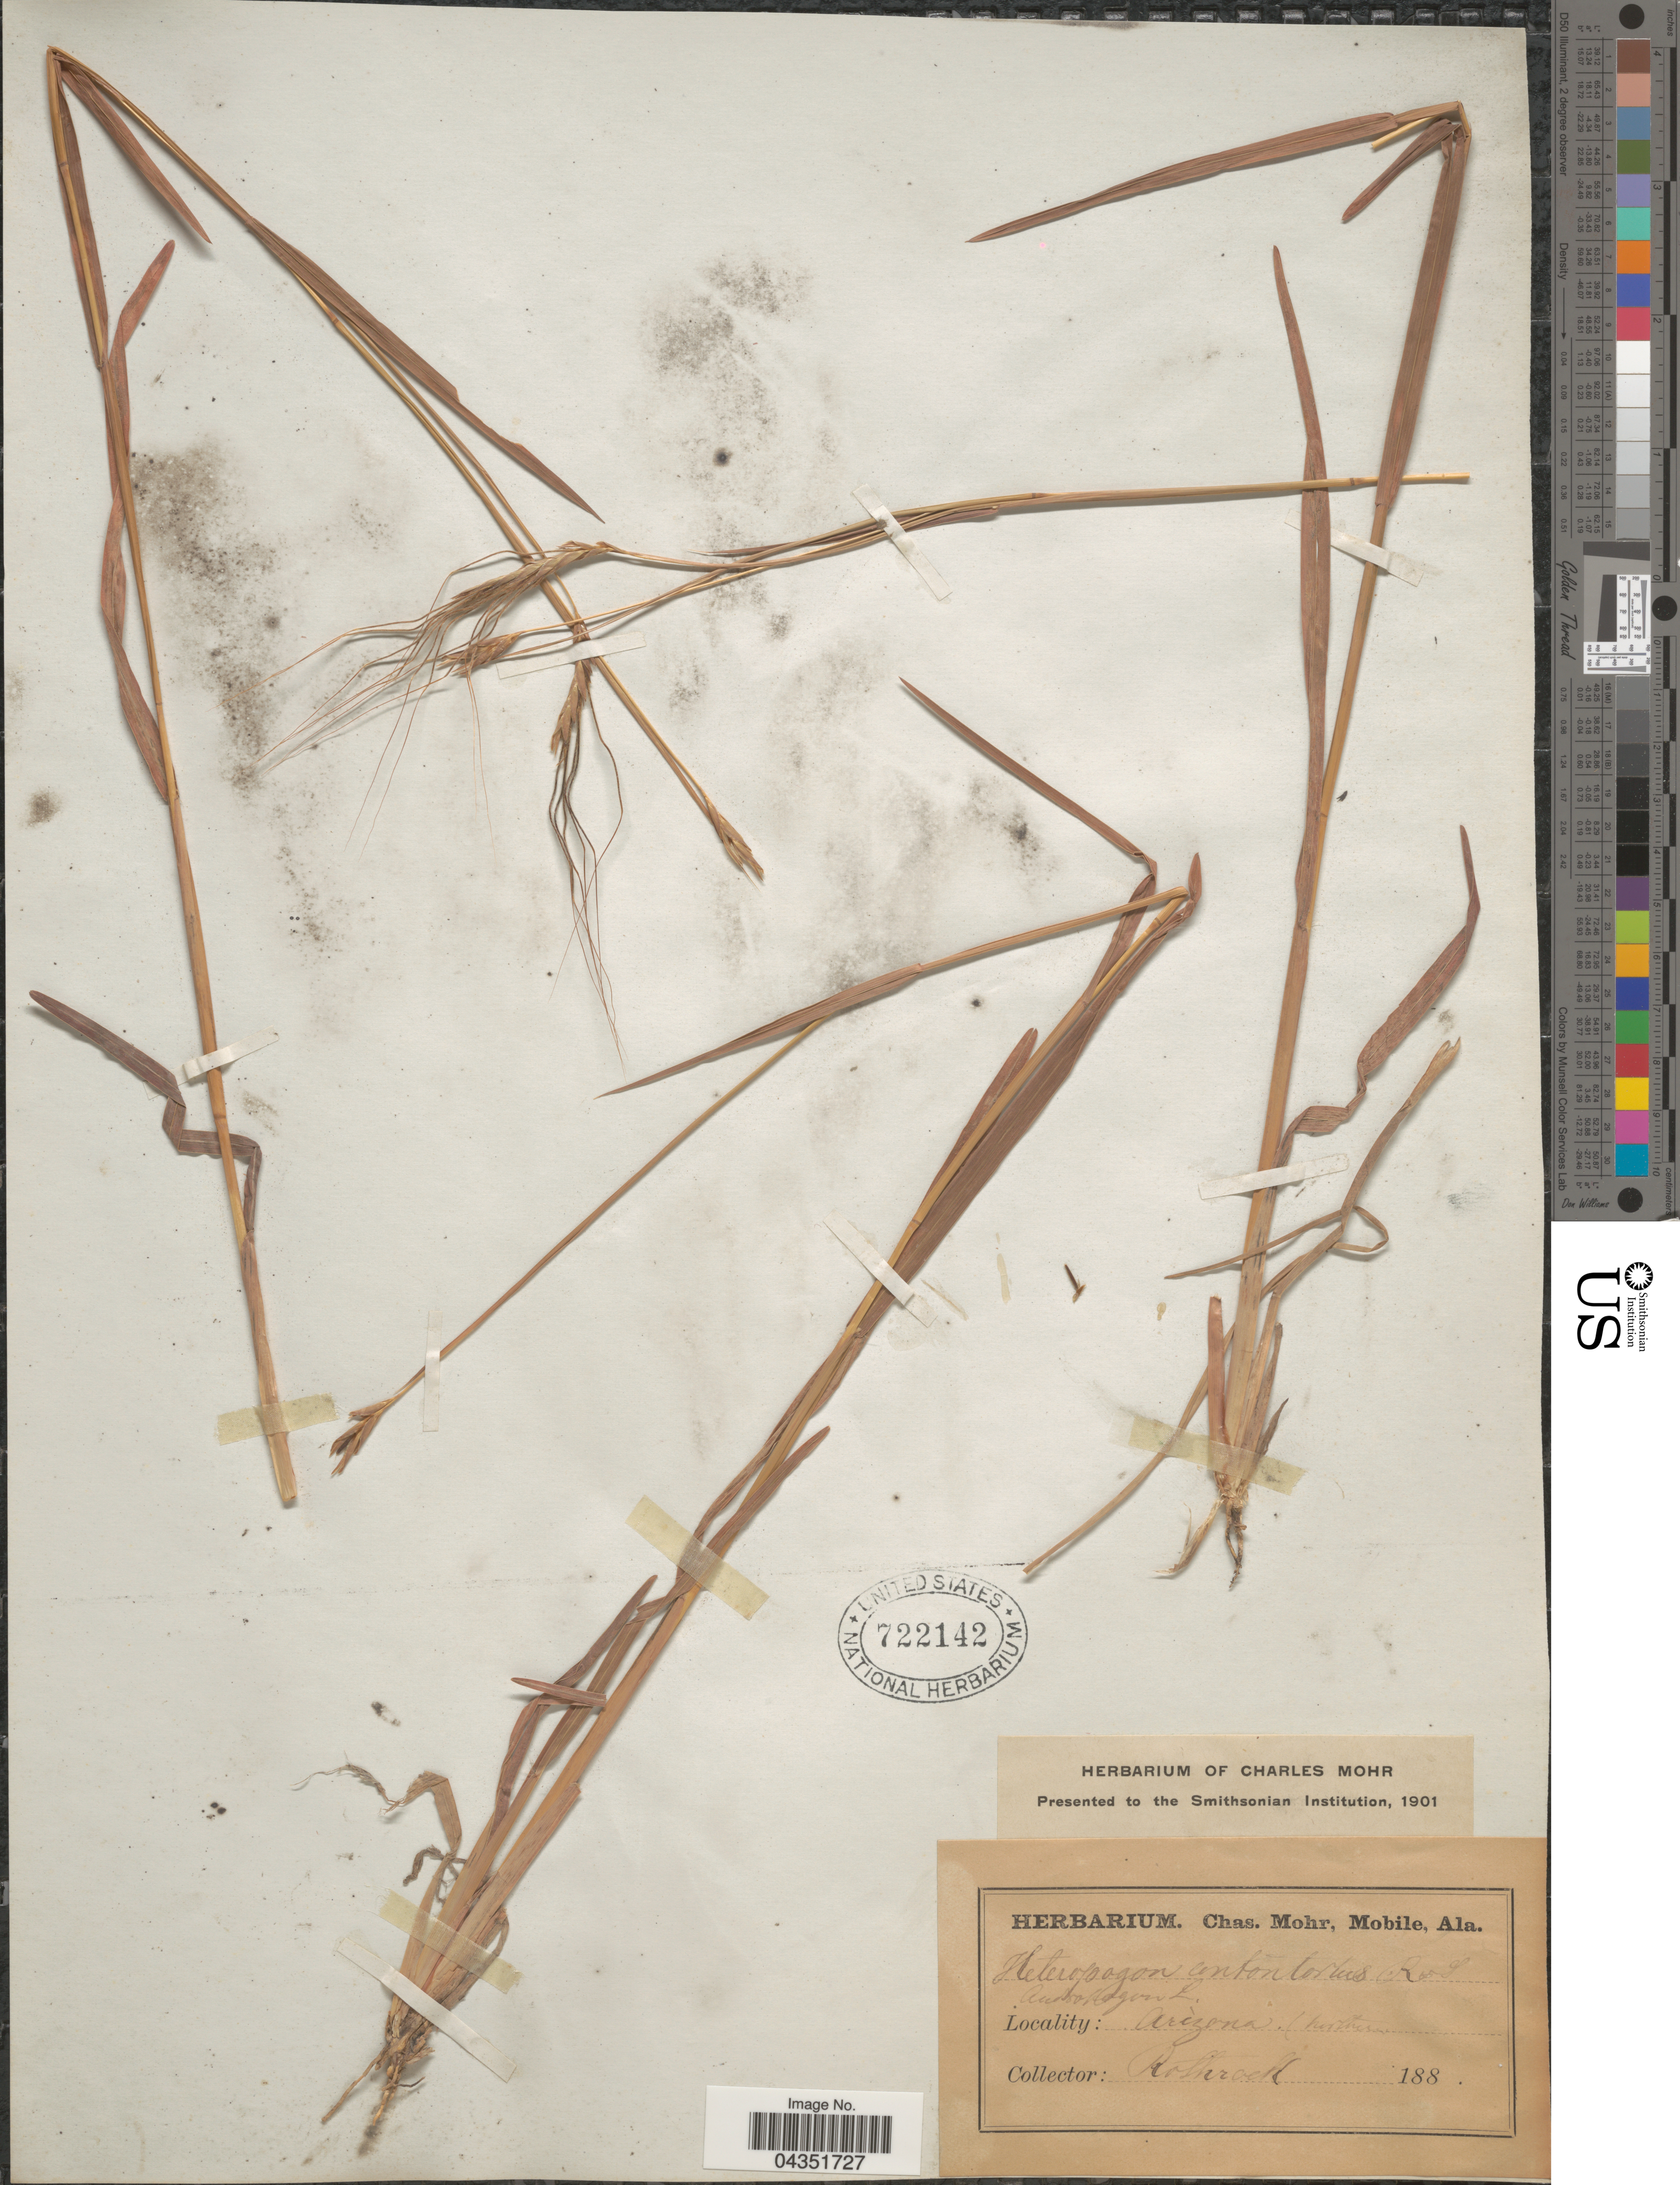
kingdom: Plantae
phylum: Tracheophyta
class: Liliopsida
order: Poales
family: Poaceae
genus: Heteropogon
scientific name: Heteropogon contortus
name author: (L.) P. Beauv. ex Roem. & Schult.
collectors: Rothrock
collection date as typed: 188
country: United States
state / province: Arizona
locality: (Northern).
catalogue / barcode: US 722142